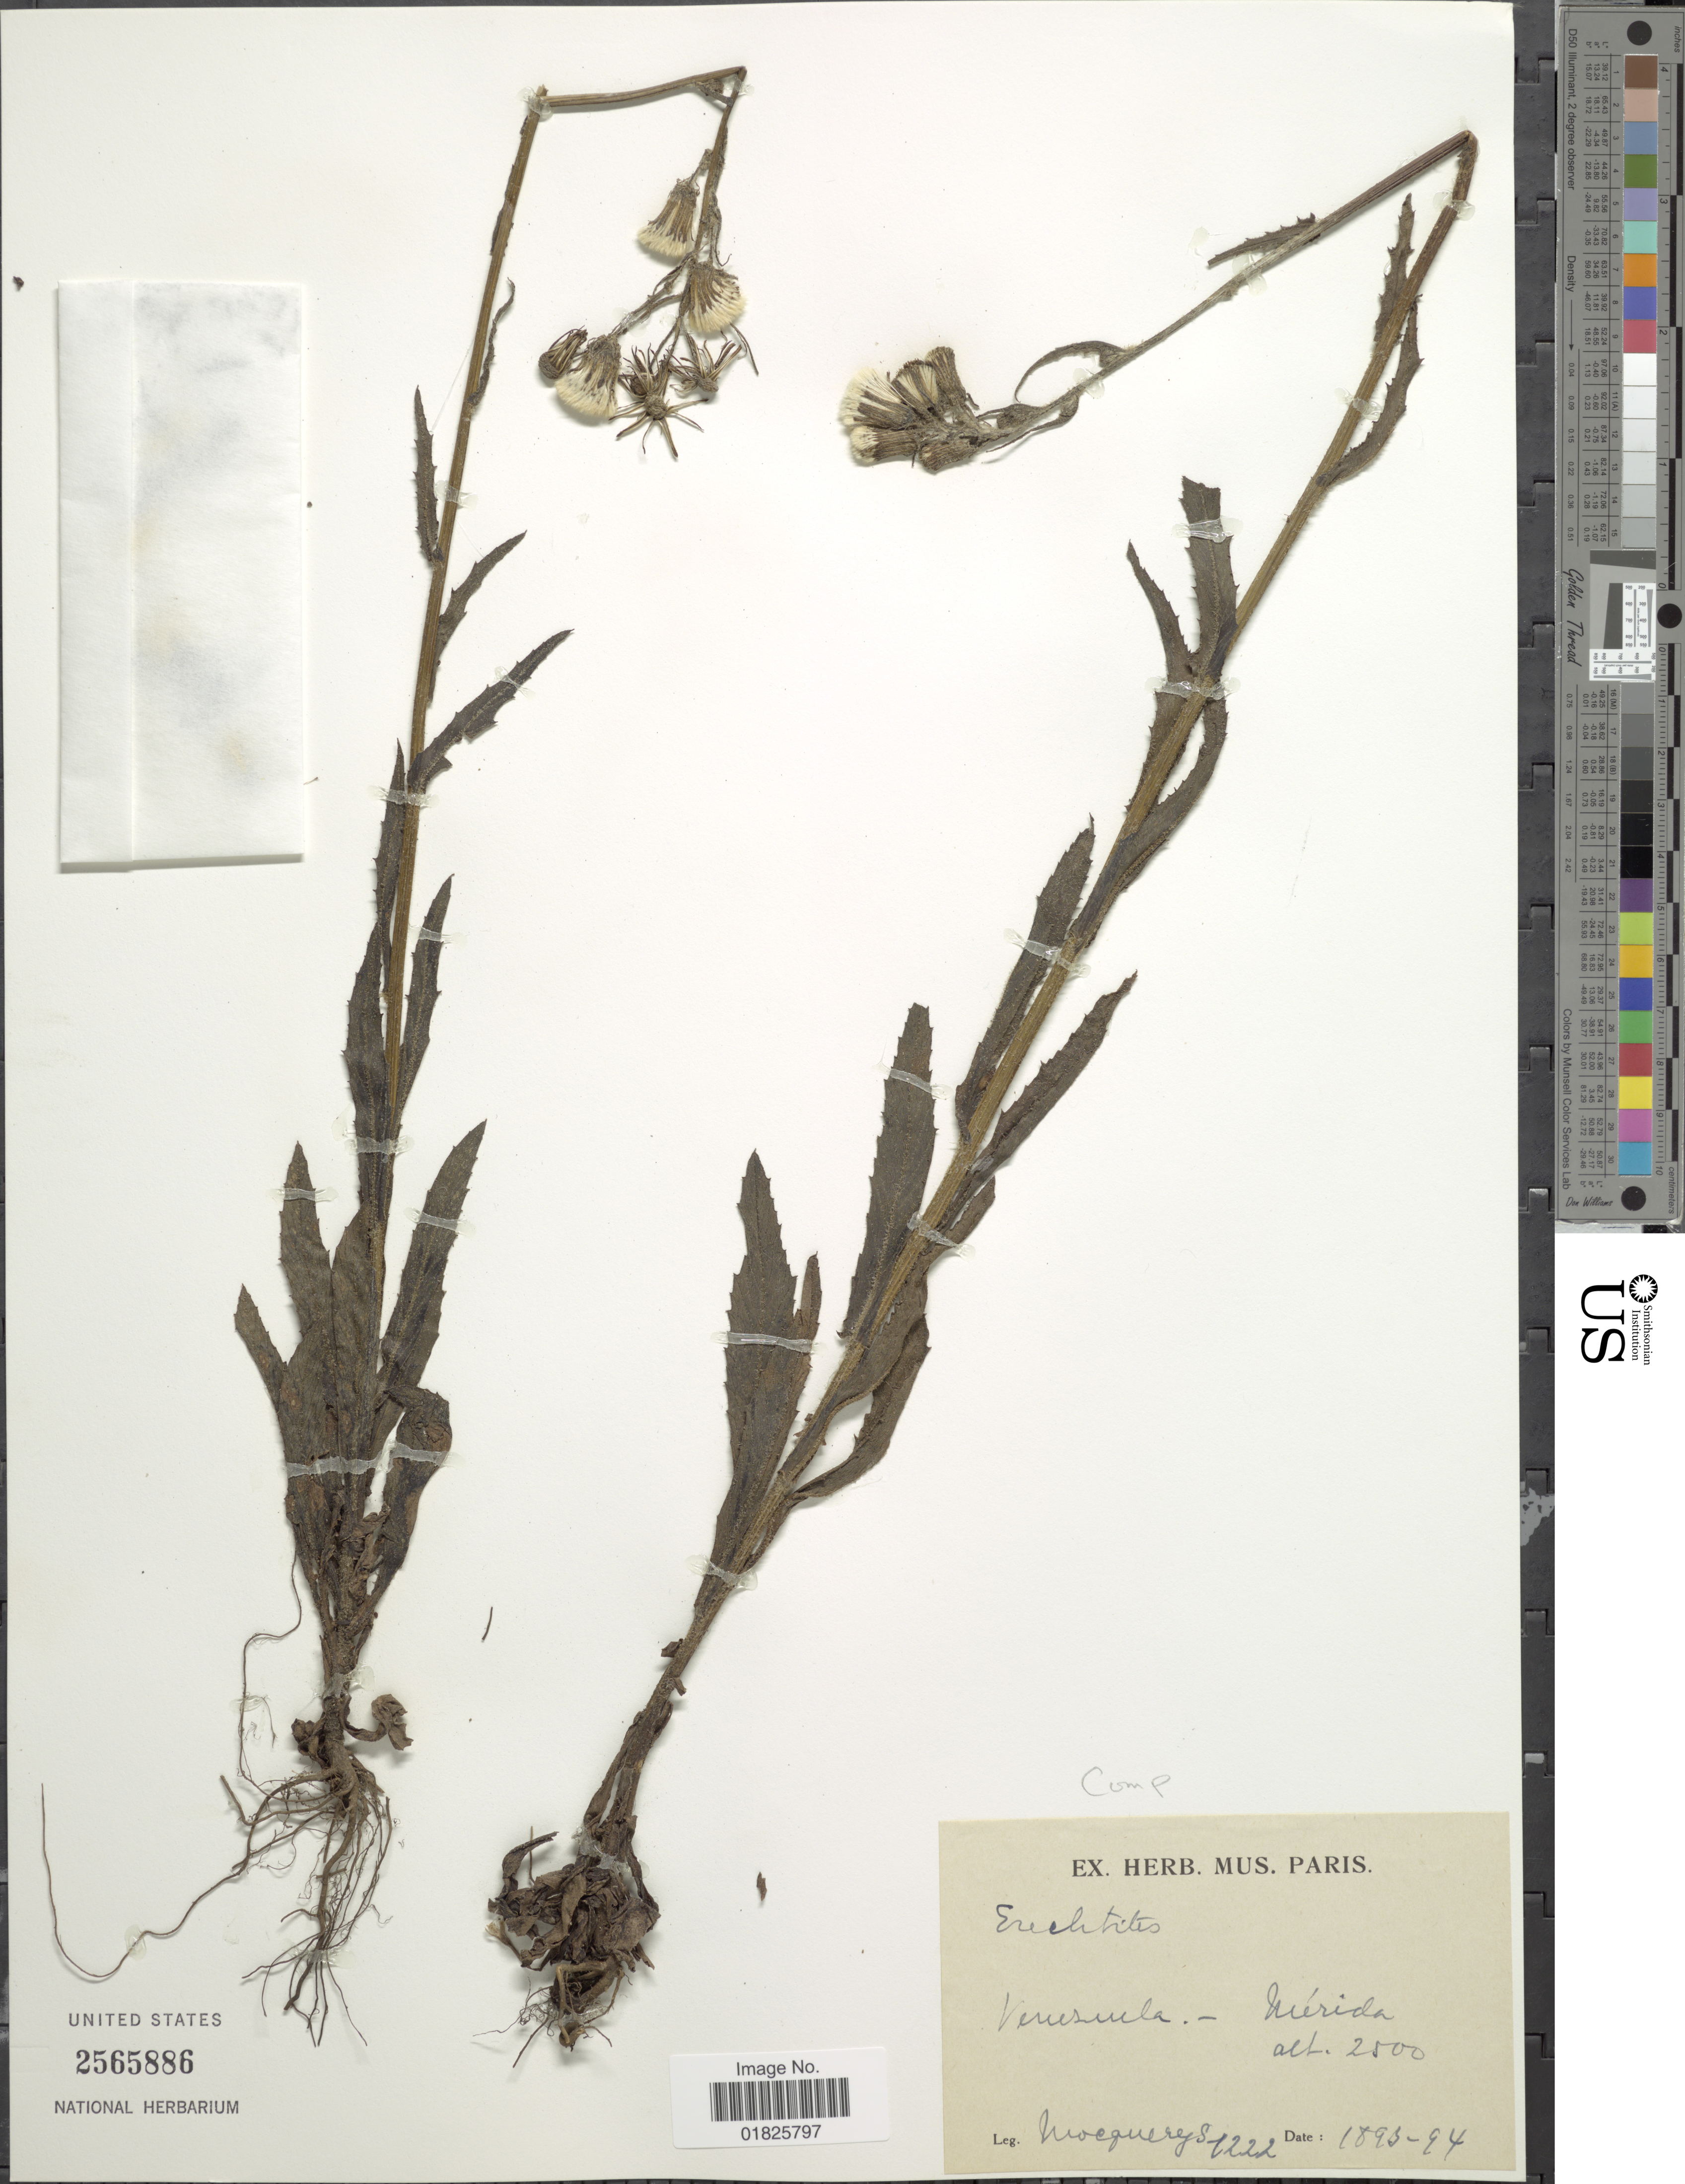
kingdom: Plantae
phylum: Tracheophyta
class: Magnoliopsida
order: Asterales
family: Asteraceae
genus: Erechtites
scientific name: Erechtites sp.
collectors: A. Mocquerys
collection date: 1893/1894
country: Venezuela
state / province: Mérida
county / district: Libertador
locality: Mérida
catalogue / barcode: US 2565886